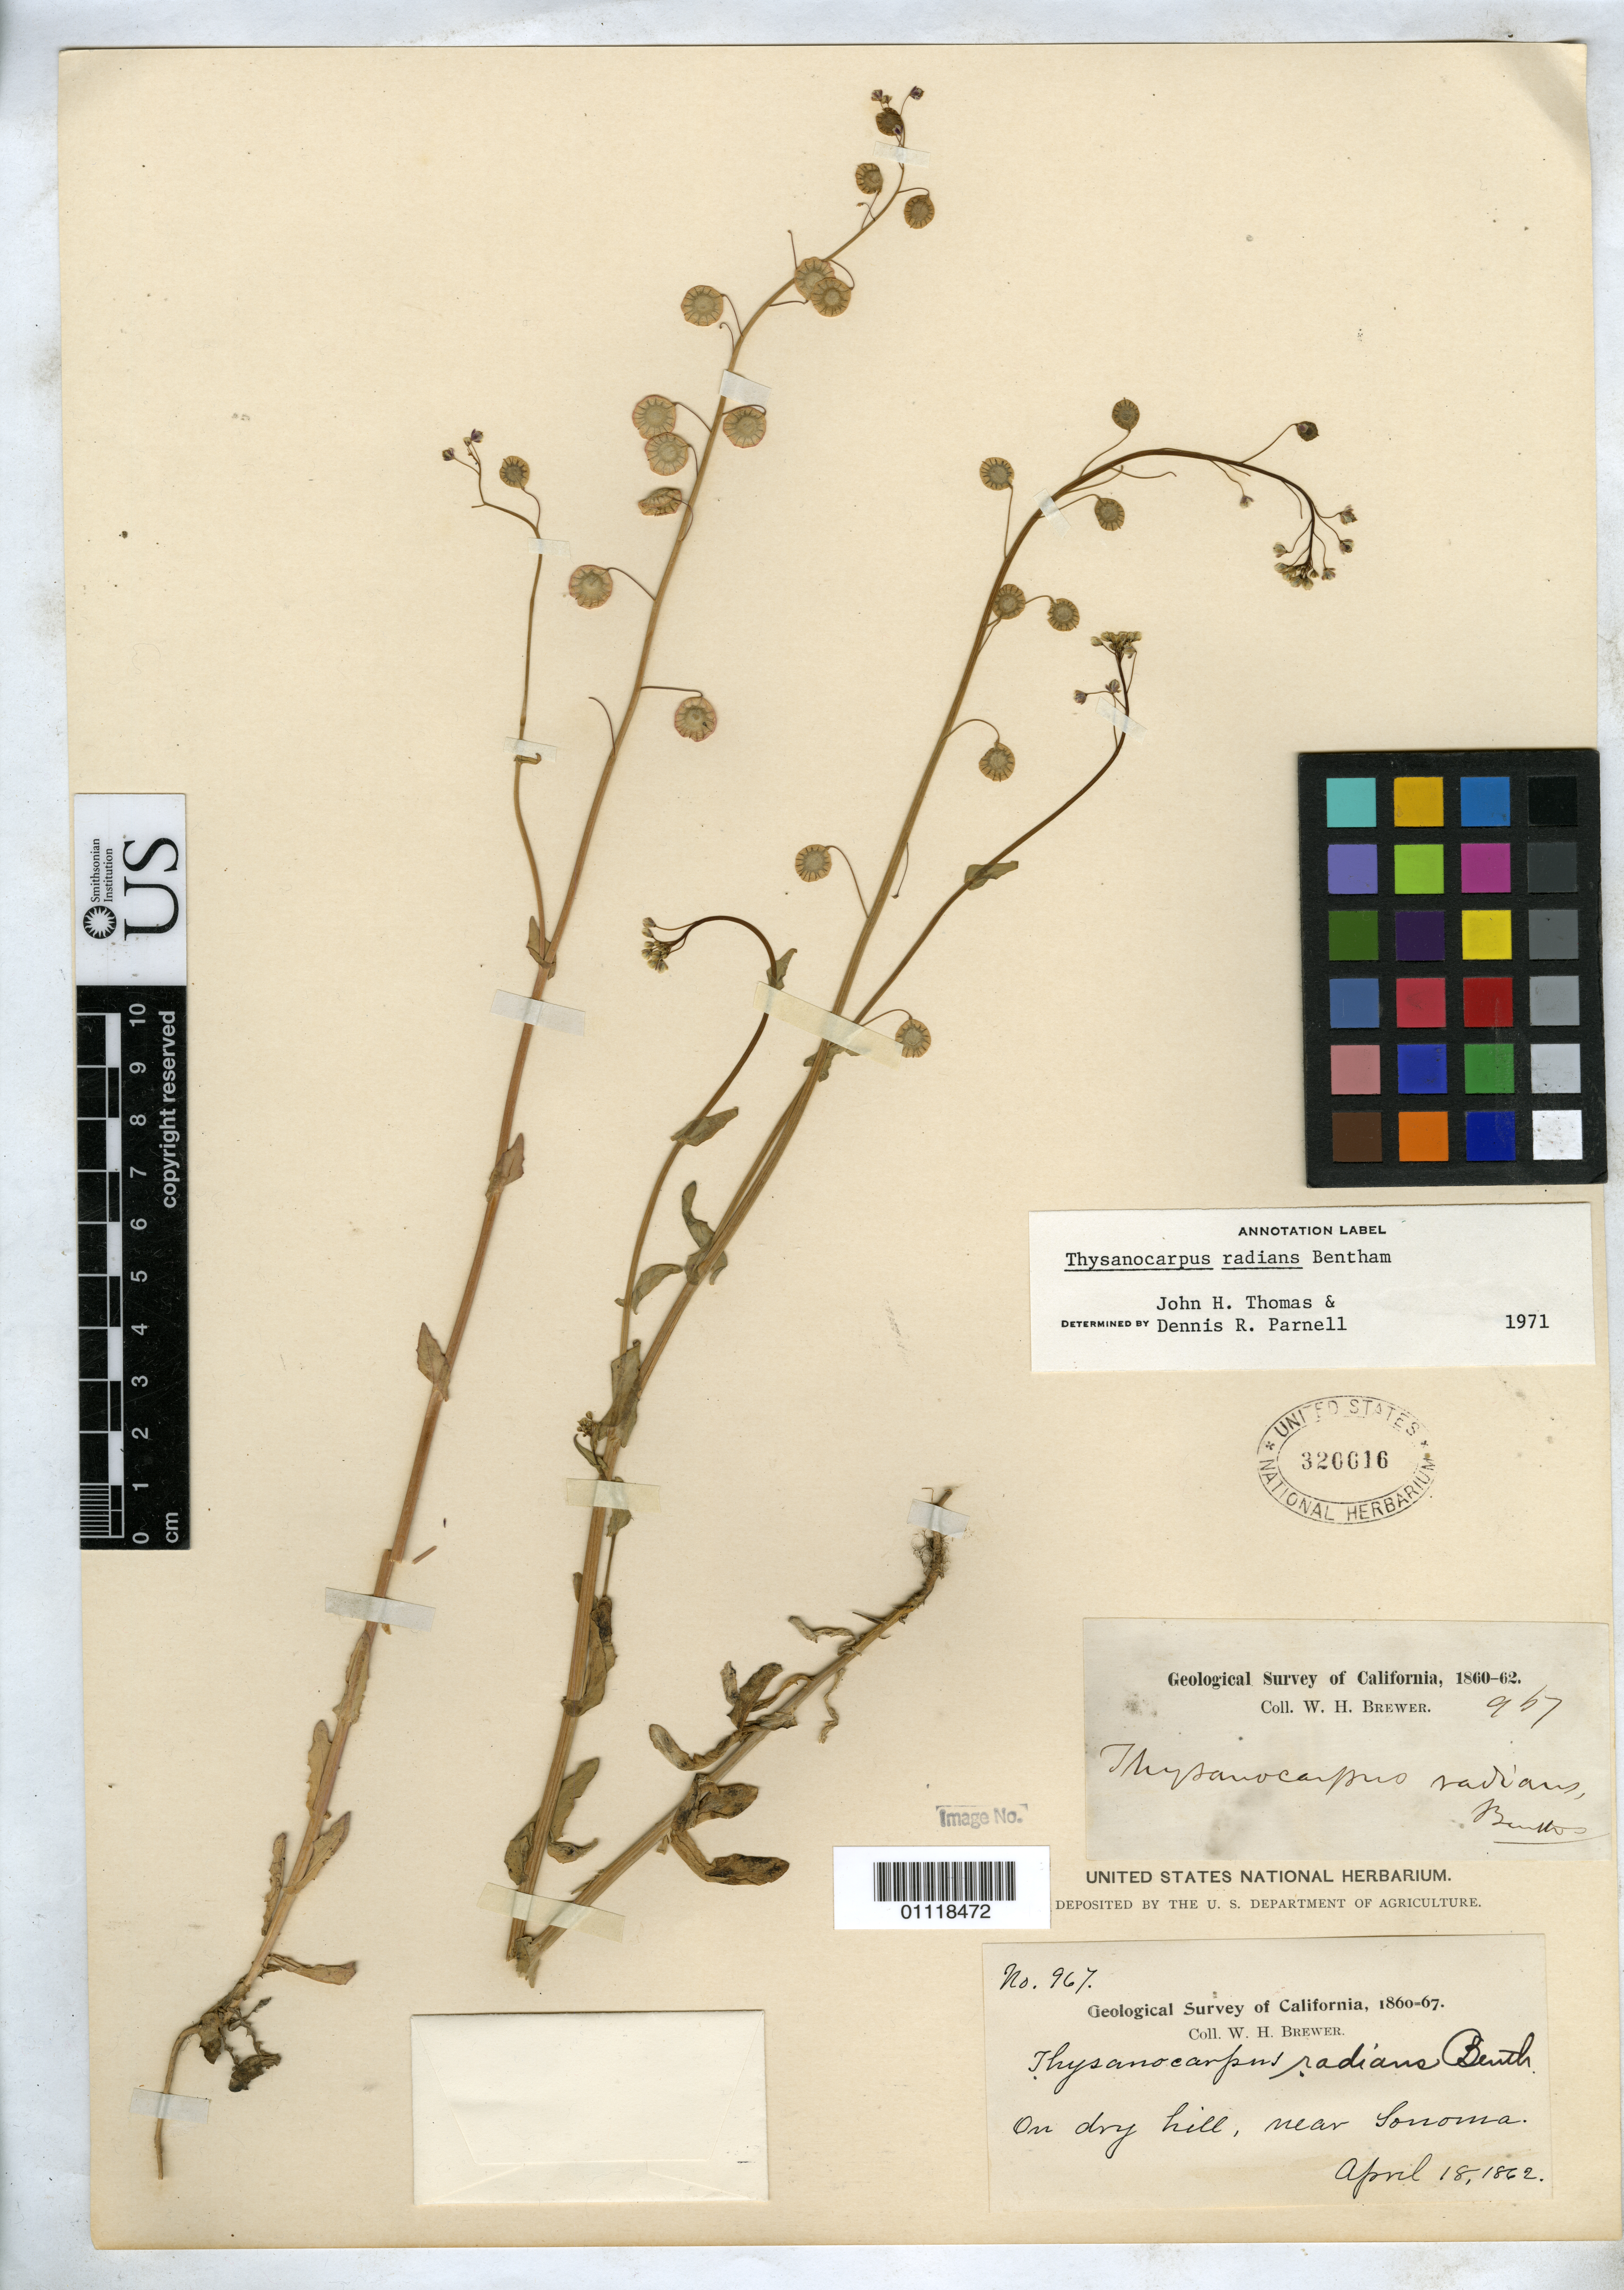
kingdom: Plantae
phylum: Tracheophyta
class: Magnoliopsida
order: Brassicales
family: Brassicaceae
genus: Thysanocarpus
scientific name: Thysanocarpus radians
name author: Benth.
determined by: Thomas, J. H.; Parnell, D. R.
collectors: W. H. Brewer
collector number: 967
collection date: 1862-04-18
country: United States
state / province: California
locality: Near Sonoma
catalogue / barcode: US 320616